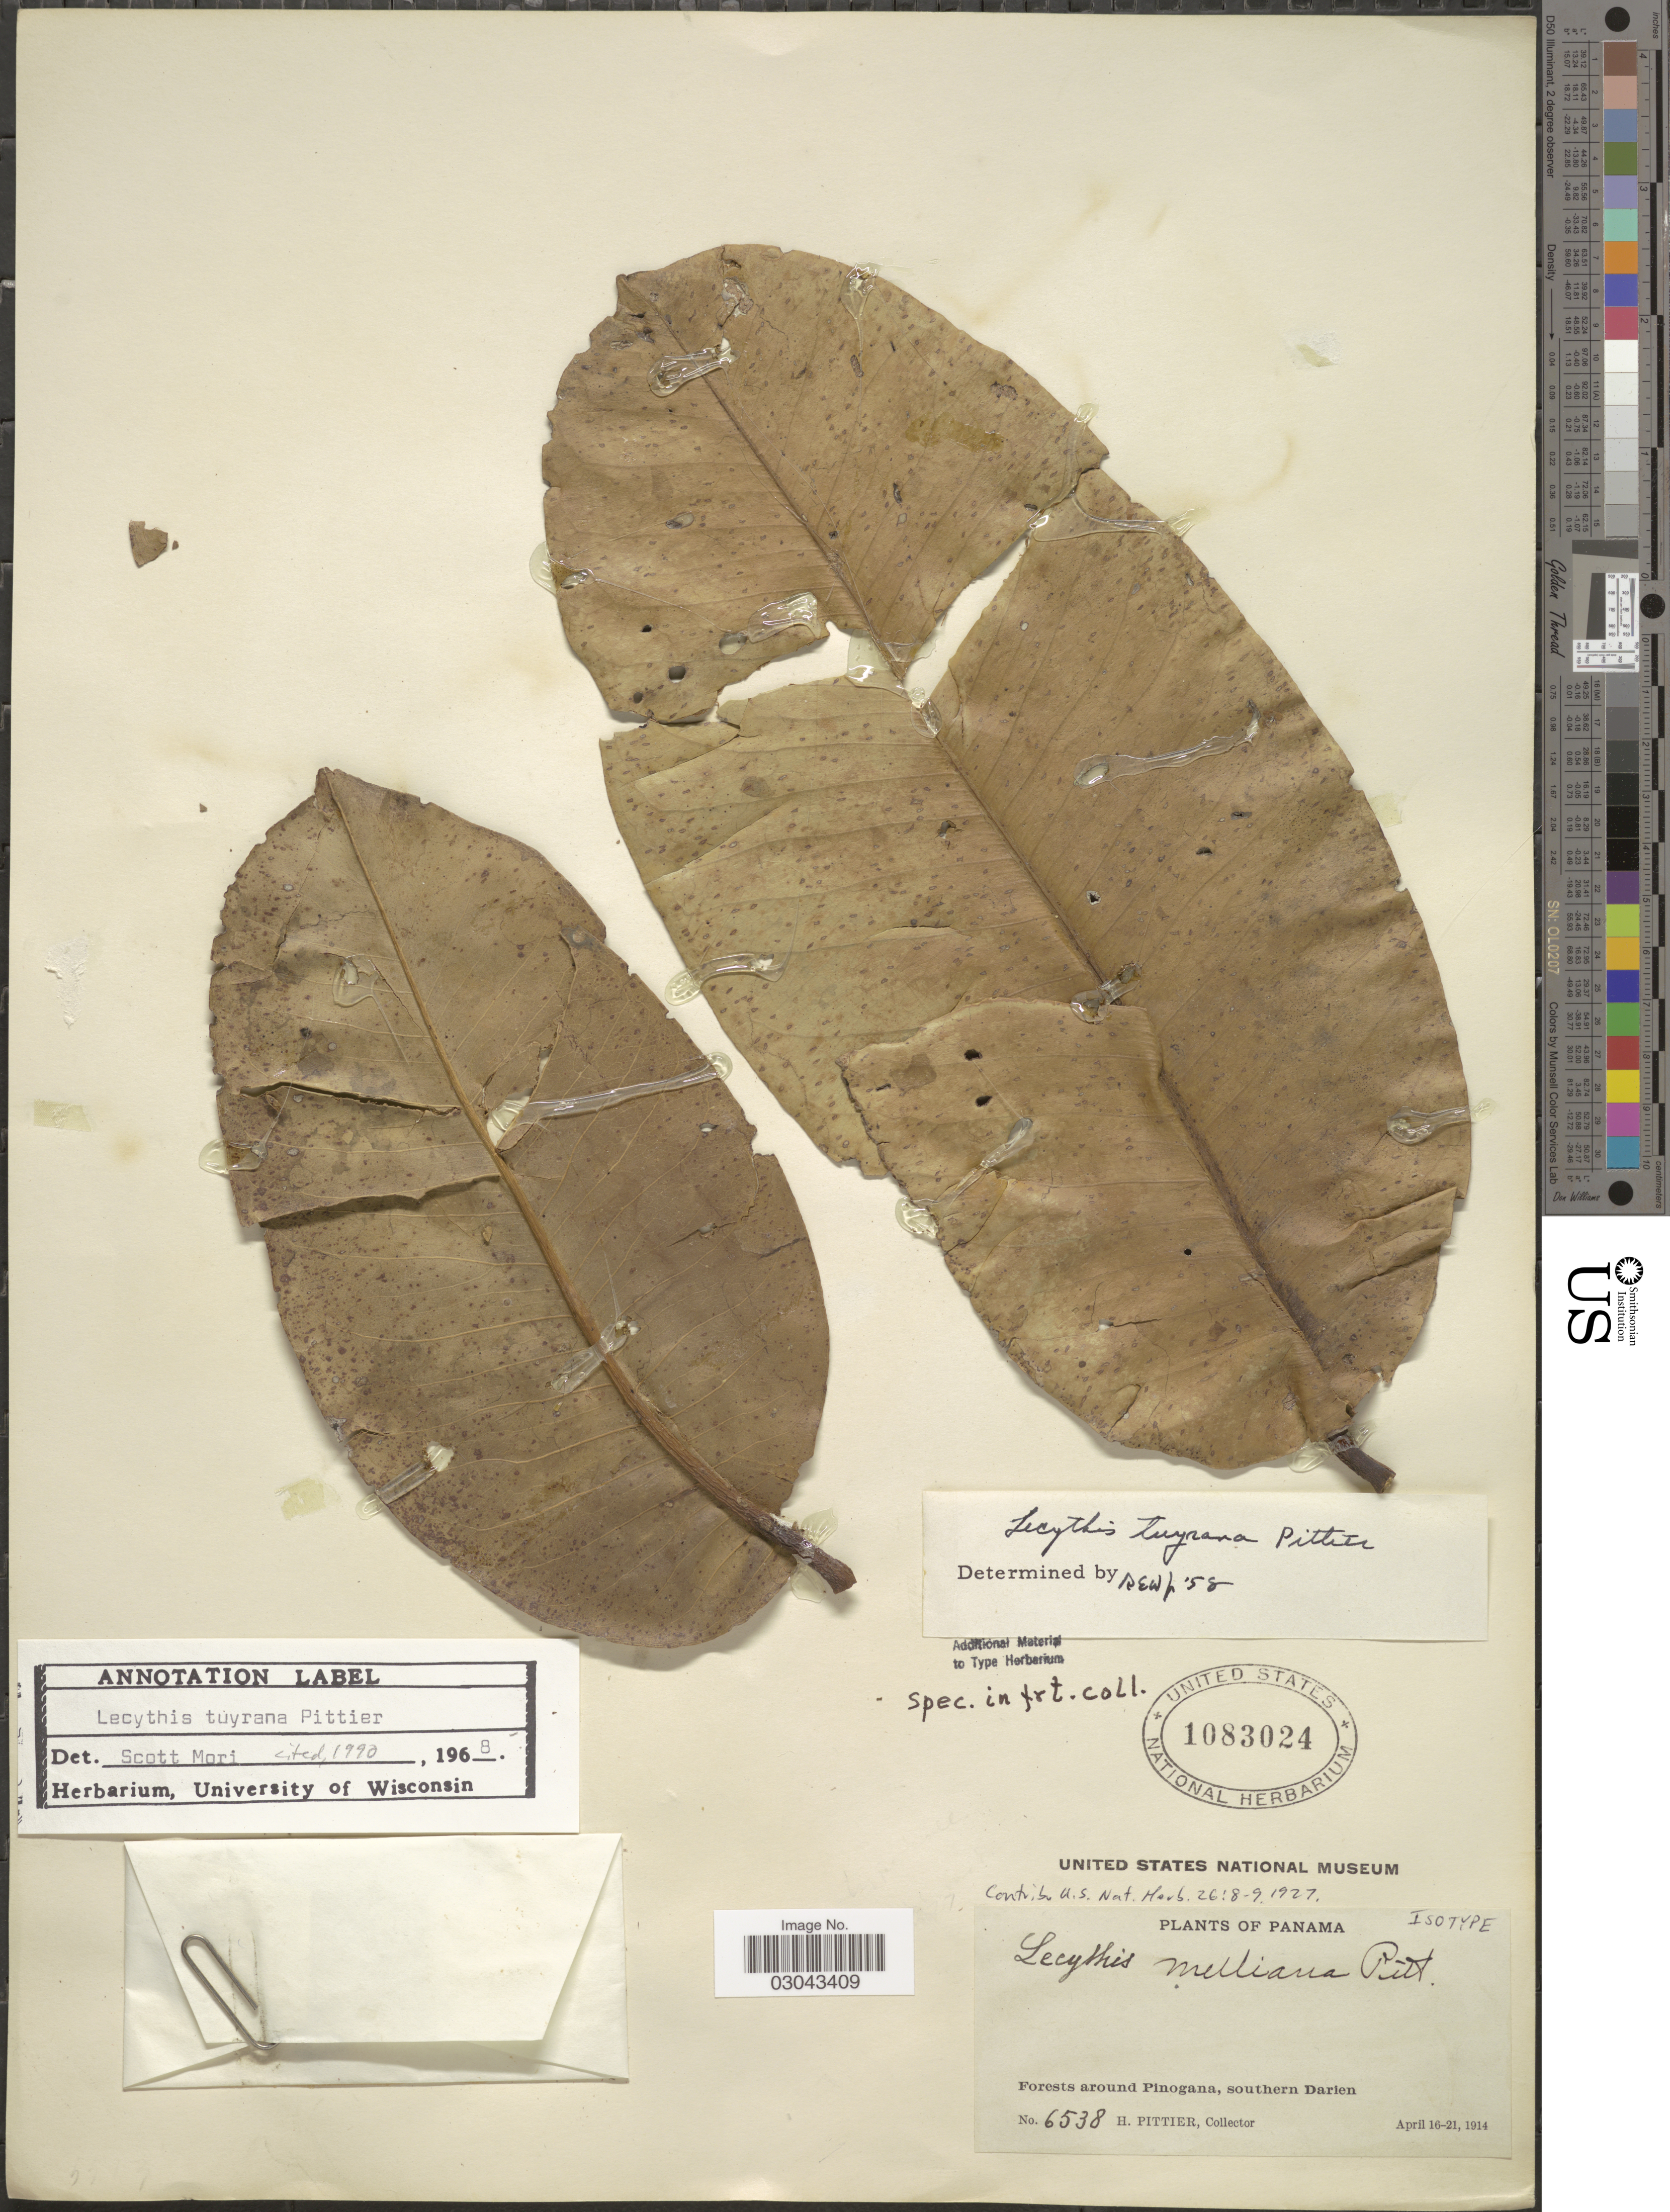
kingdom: Plantae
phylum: Tracheophyta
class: Magnoliopsida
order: Ericales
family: Lecythidaceae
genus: Lecythis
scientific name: Lecythis tuyrana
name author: Pittier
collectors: H. F. Pittier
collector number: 6538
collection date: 1914-04-16/1914-04-21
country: Panama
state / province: Darién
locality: Forests around Pinogana, southern Darien.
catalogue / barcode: US 1083024